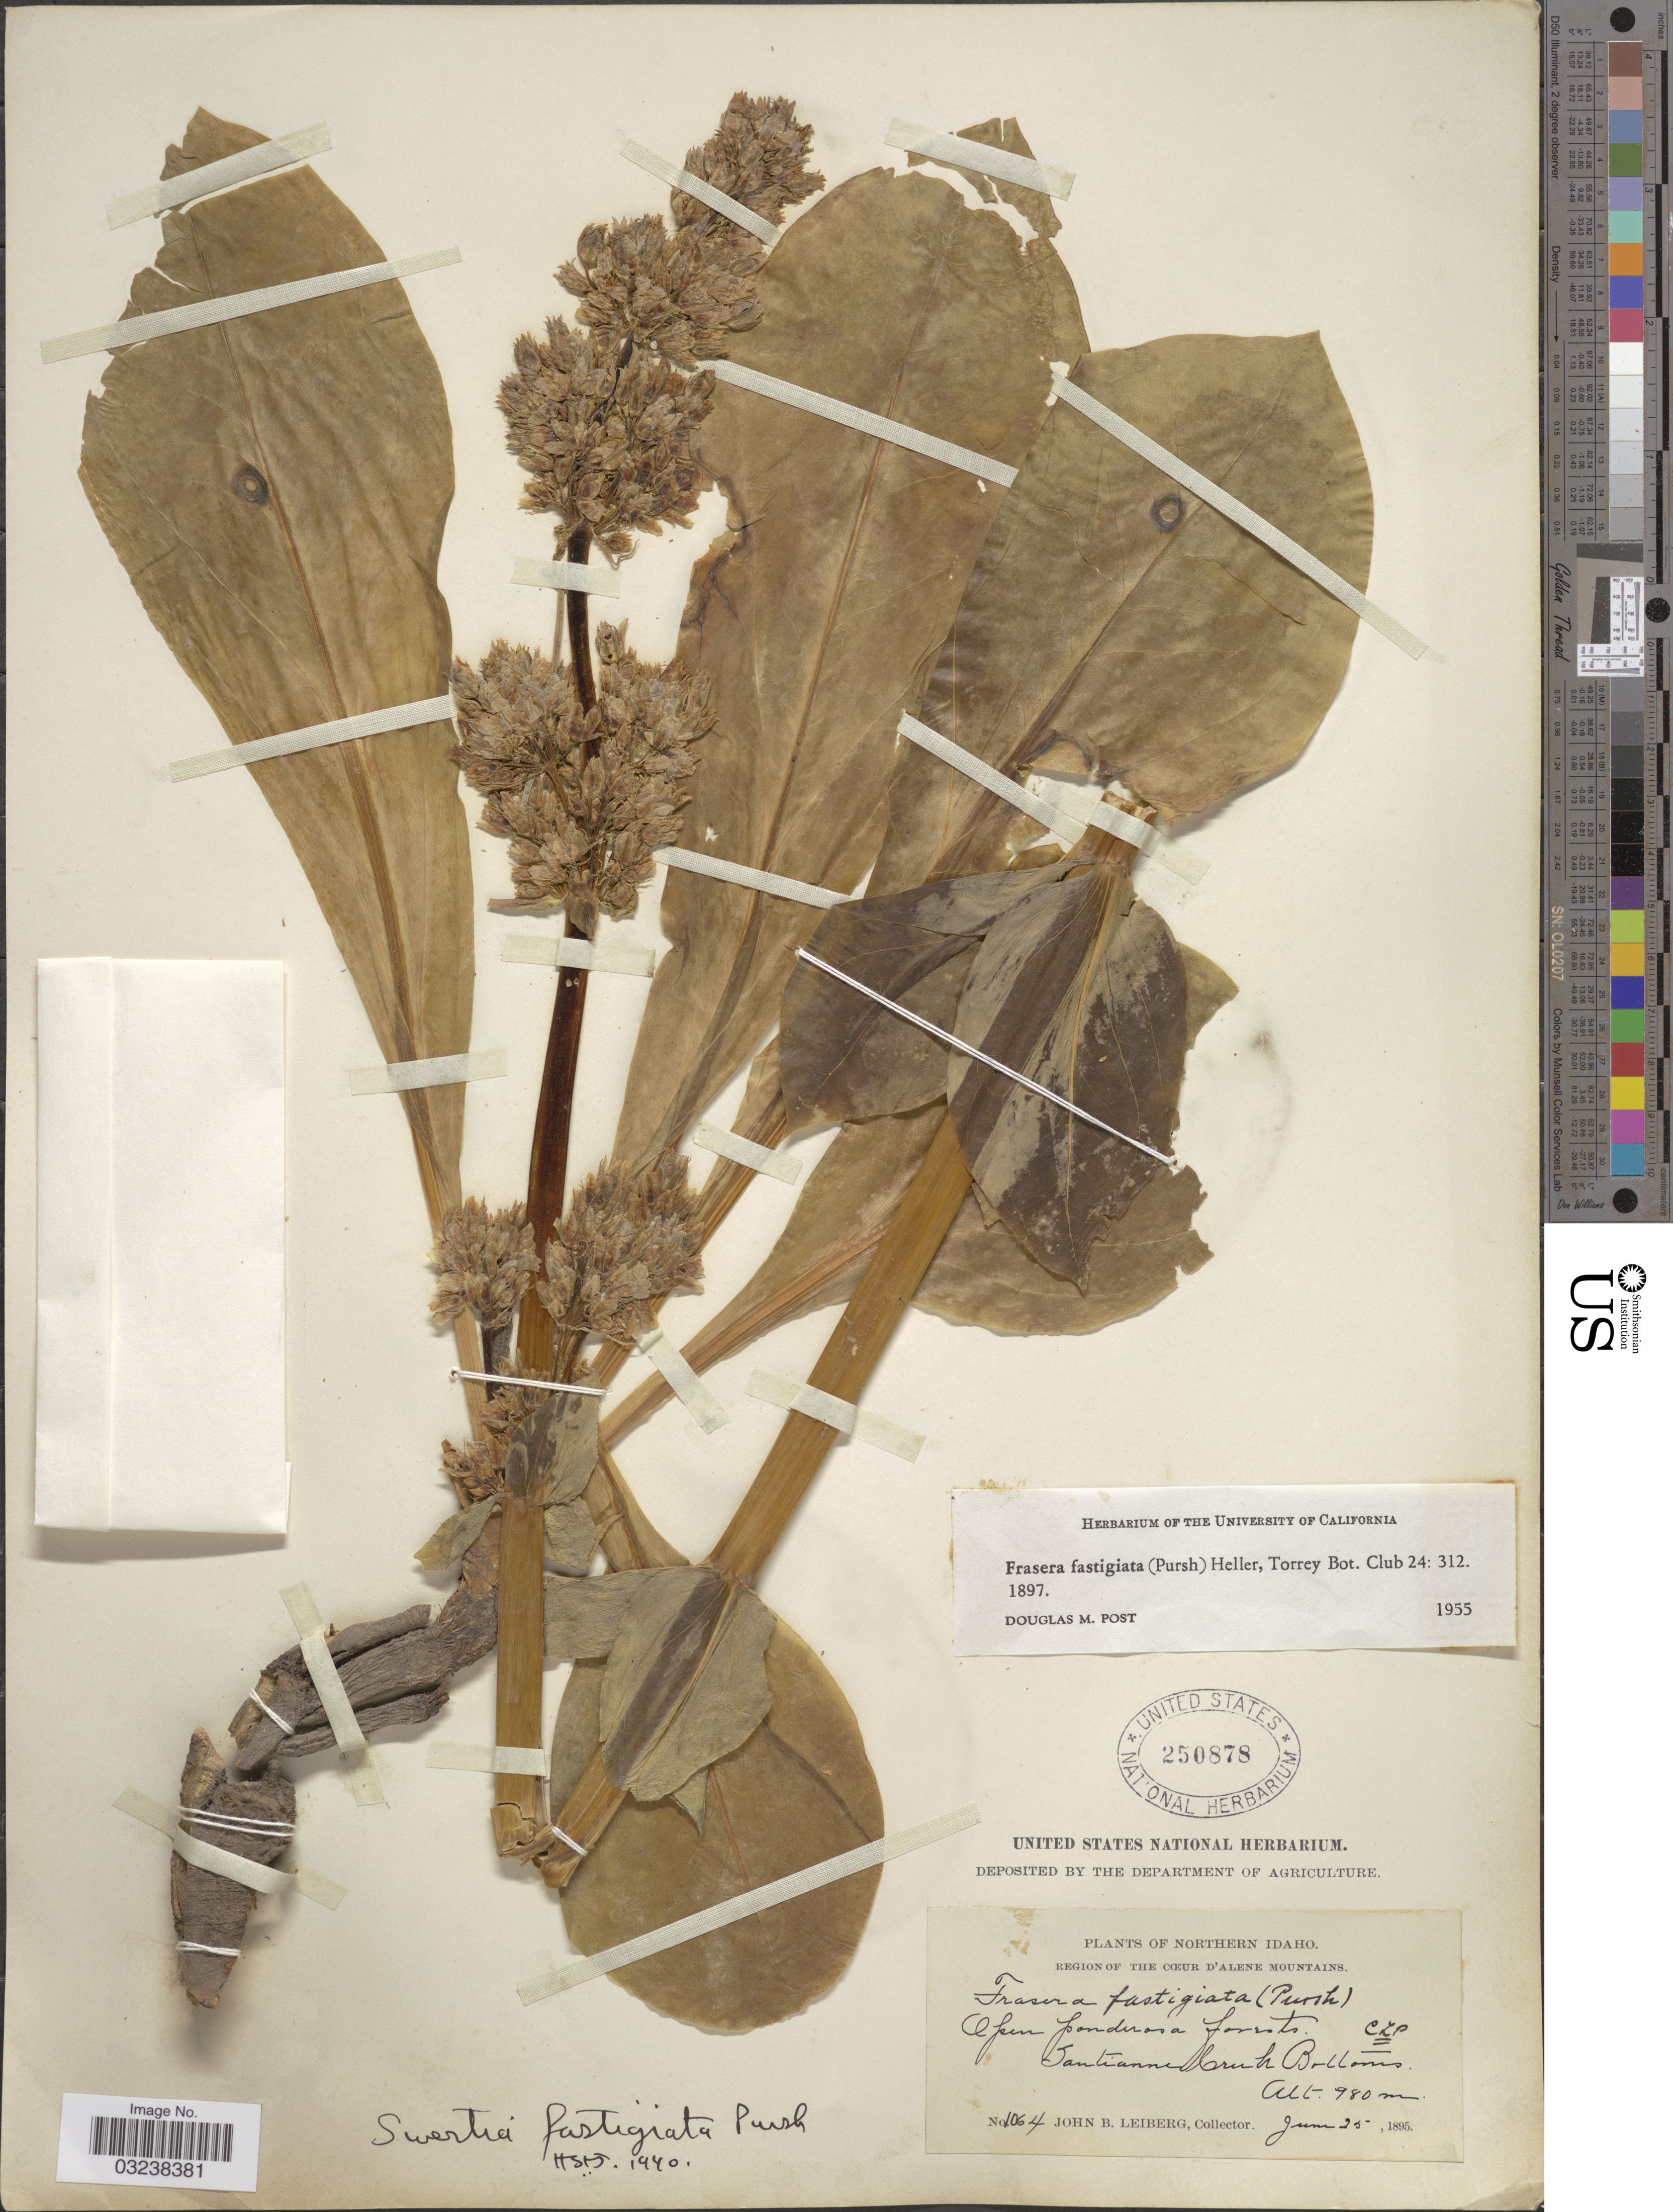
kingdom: Plantae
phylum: Tracheophyta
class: Magnoliopsida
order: Gentianales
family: Gentianaceae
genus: Swertia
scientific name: Swertia fastigiata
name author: Pursh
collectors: J. B. Leiberg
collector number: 1064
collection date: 1895-06-25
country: United States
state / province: Idaho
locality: Northern Idaho. Region of the Cœur d'Alene Mountains. Santianne Creek Bottoms.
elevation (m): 980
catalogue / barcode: US 250878